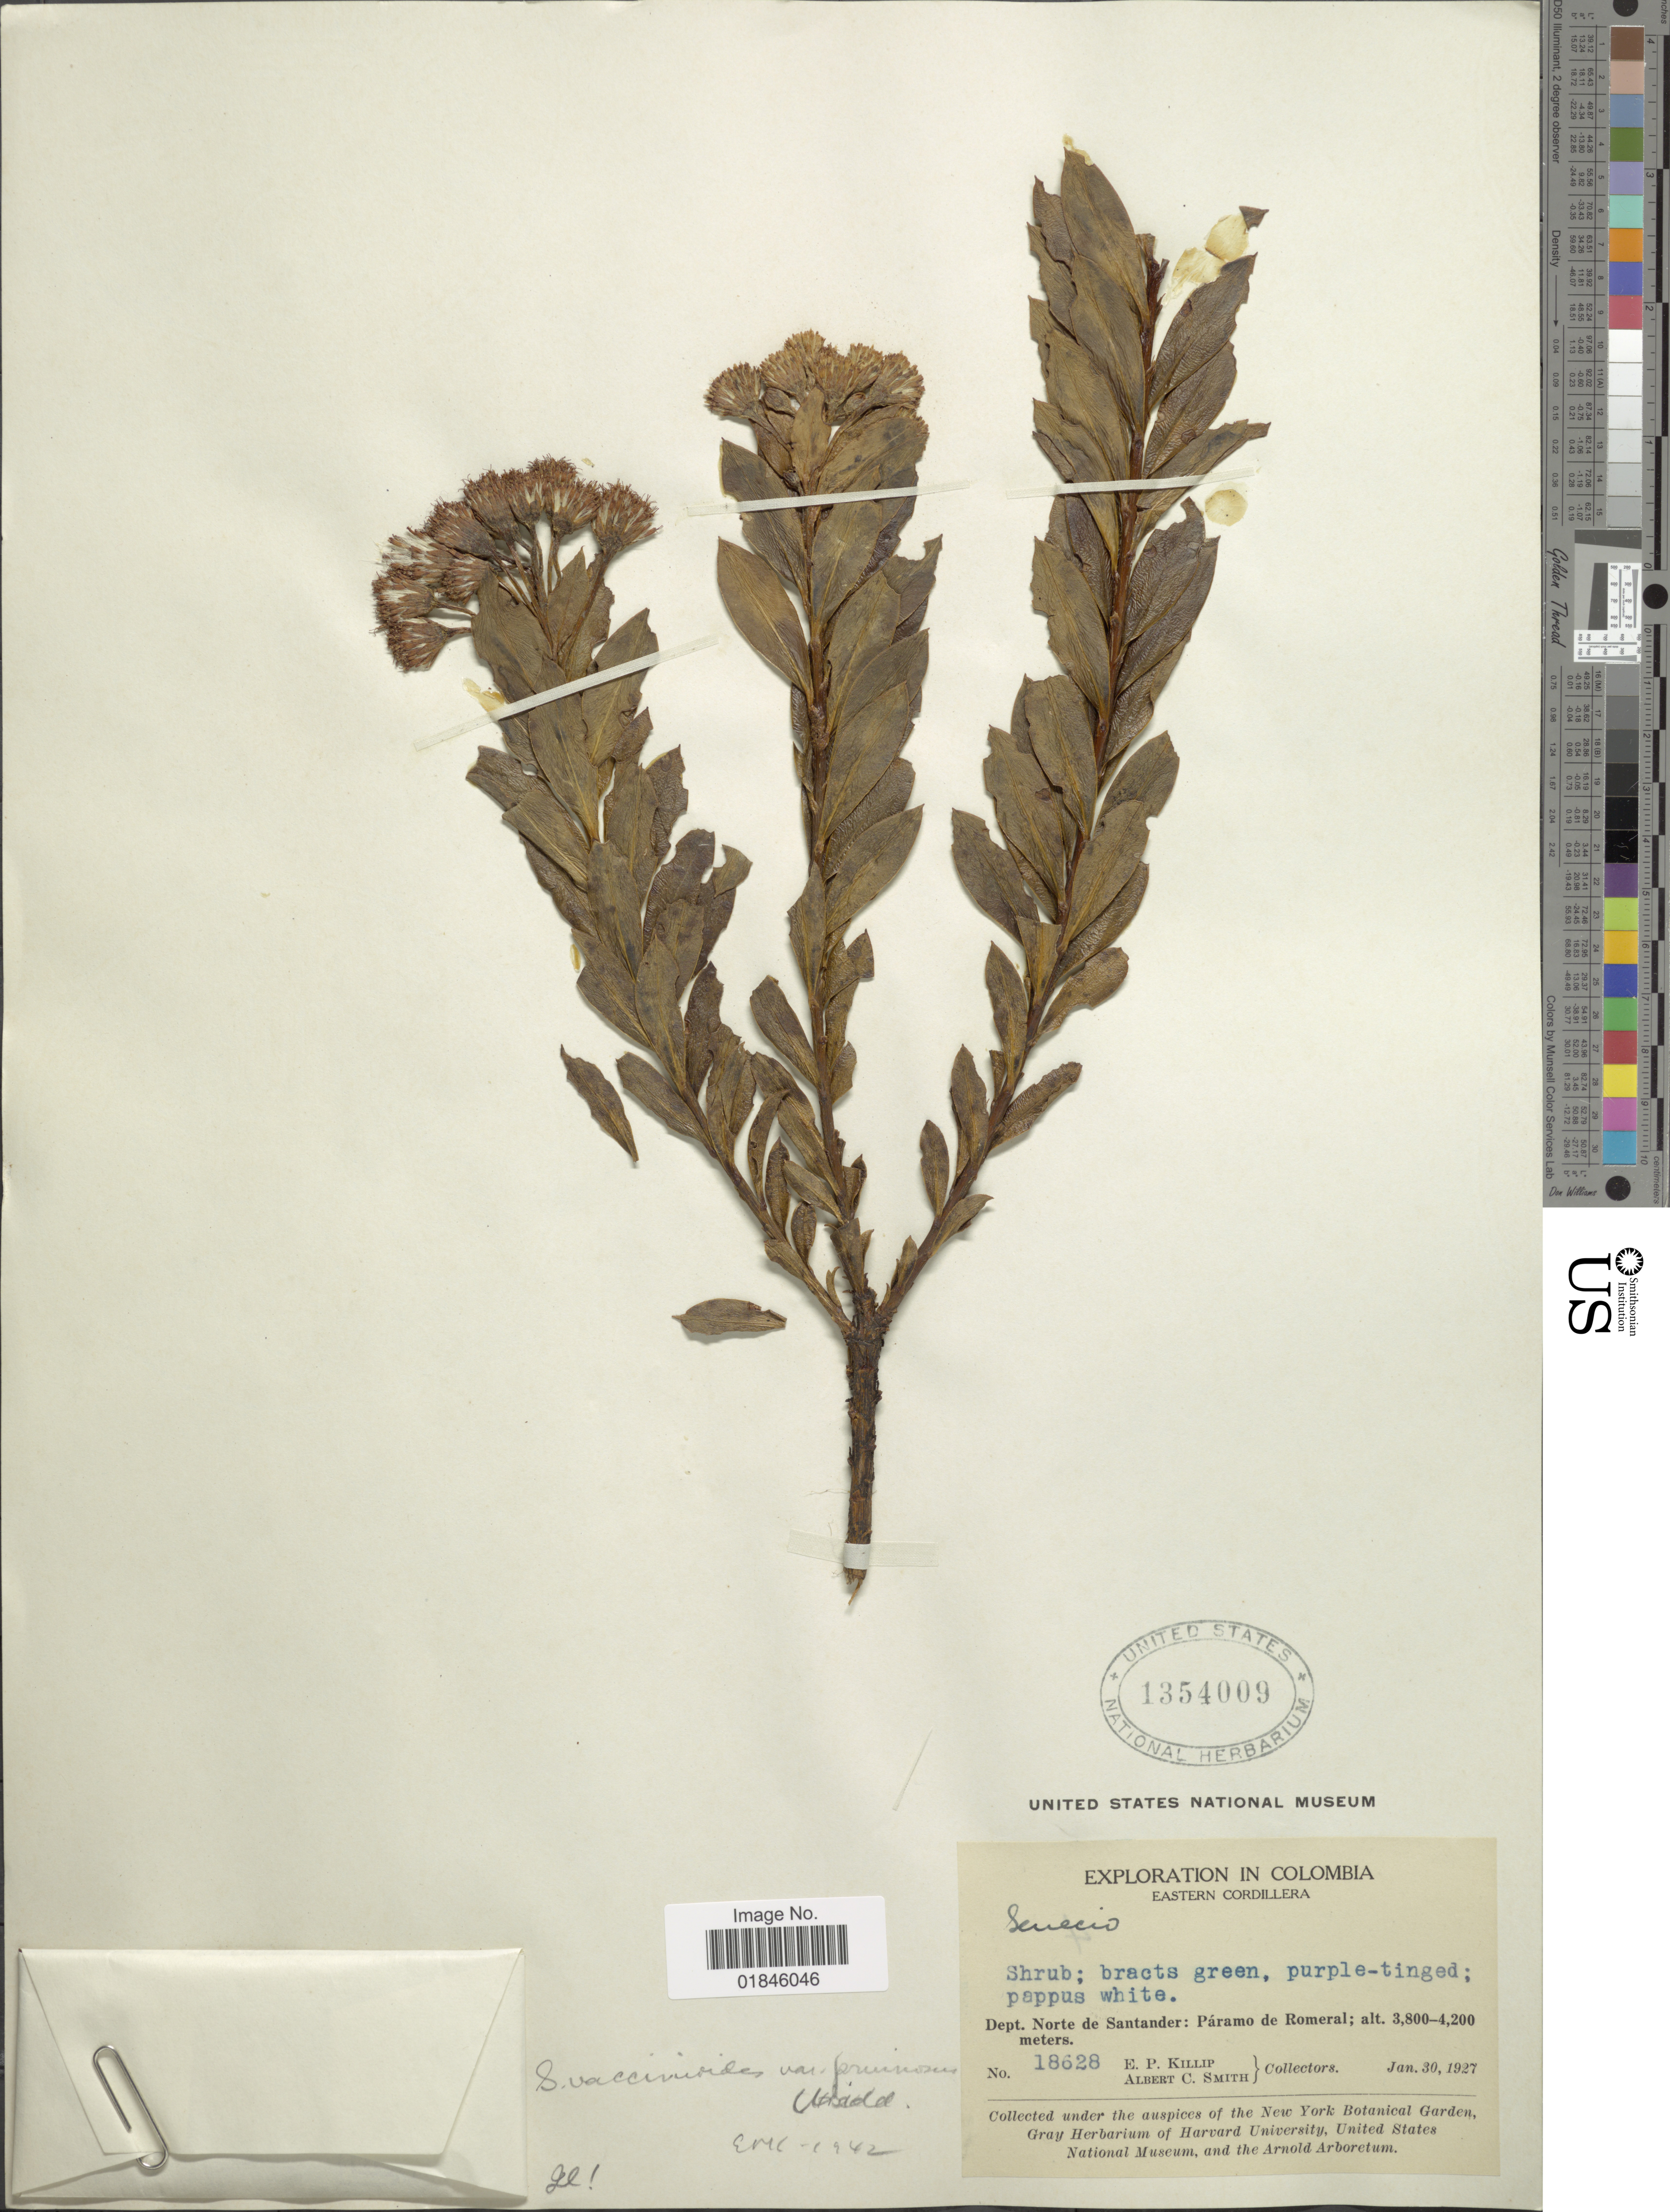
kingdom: Plantae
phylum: Tracheophyta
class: Magnoliopsida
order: Asterales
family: Asteraceae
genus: Pentacalia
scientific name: Pentacalia vaccinioides var. pruinosus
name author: Wedd.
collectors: E. P. Killip & A. C. Smith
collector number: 18628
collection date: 1927-01-30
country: Colombia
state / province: Norte de Santander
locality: Eastern Cordillera. Dept. Norte de Santander: Páramo de Romeral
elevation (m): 3800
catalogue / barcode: US 1354009